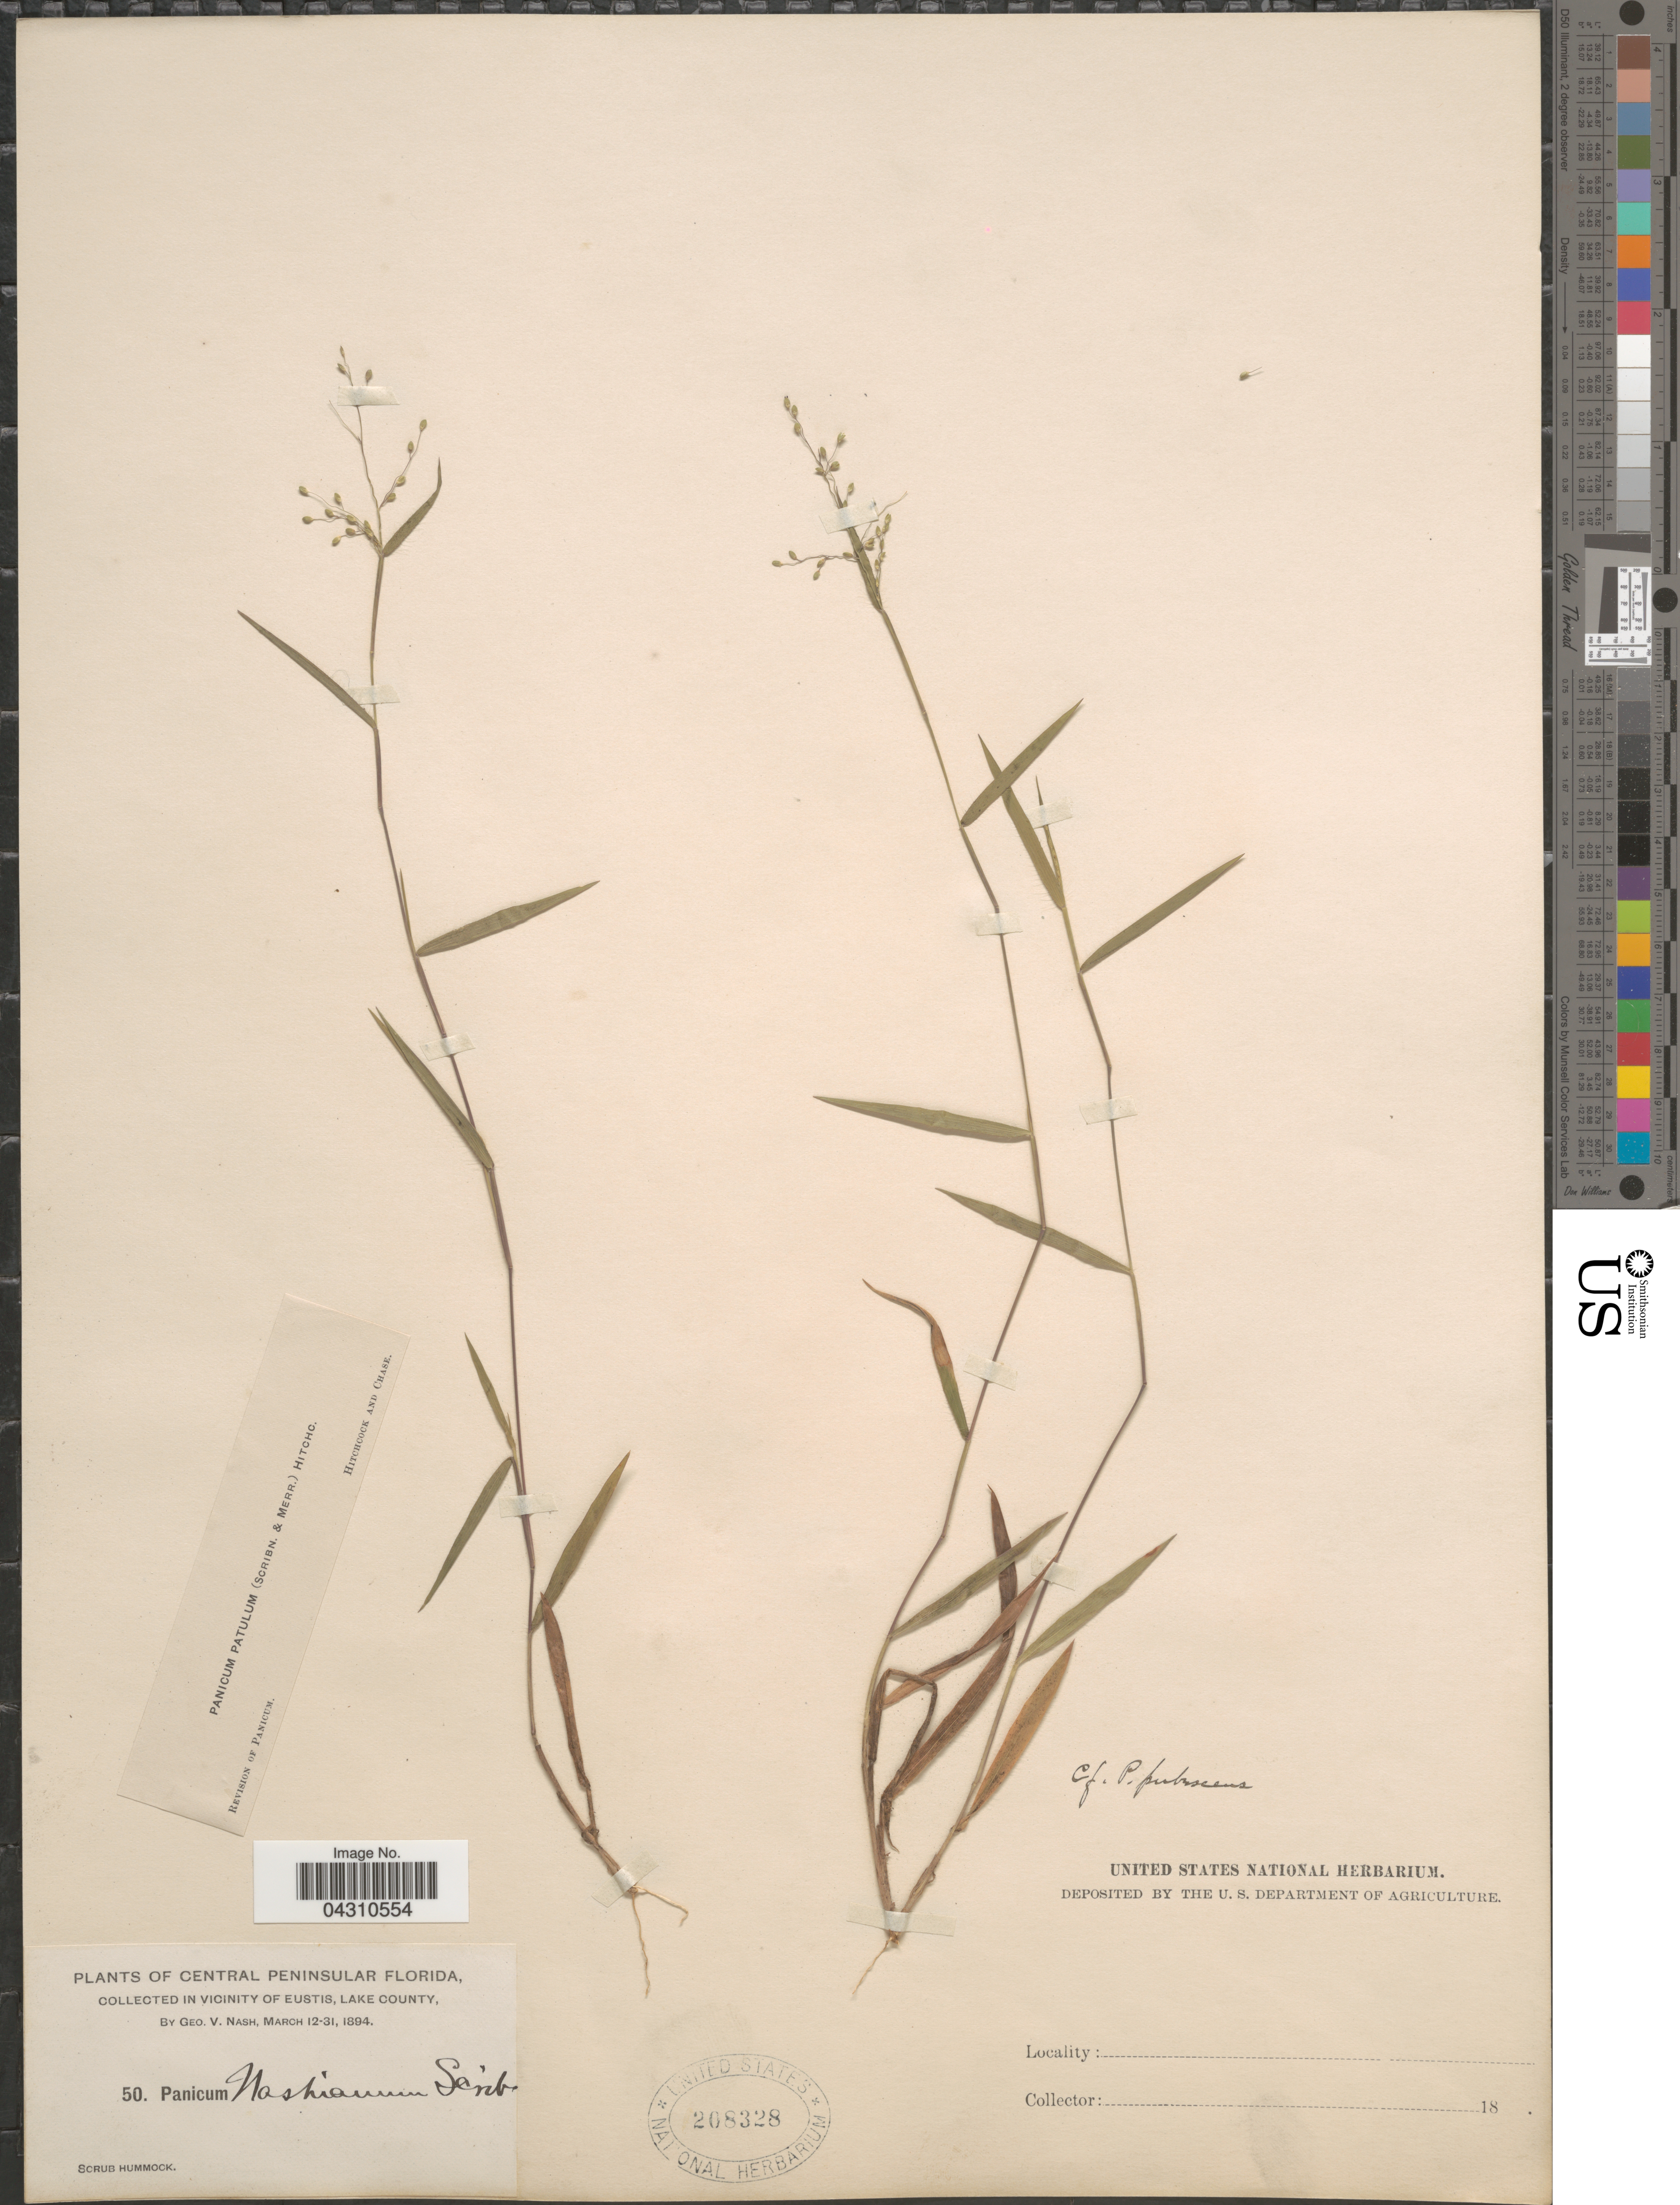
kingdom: Plantae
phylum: Tracheophyta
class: Liliopsida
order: Poales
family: Poaceae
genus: Dichanthelium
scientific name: Dichanthelium portoricense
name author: (Desv. ex Ham.) B.F. Hansen & Wunderlin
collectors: G. V. Nash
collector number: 50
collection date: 1894-03-12/1894-03-31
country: United States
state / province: Florida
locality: Central Peninsular Florida. In Vicinity of Eustis, Lake County. Scrub Hammock.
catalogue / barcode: US 208328